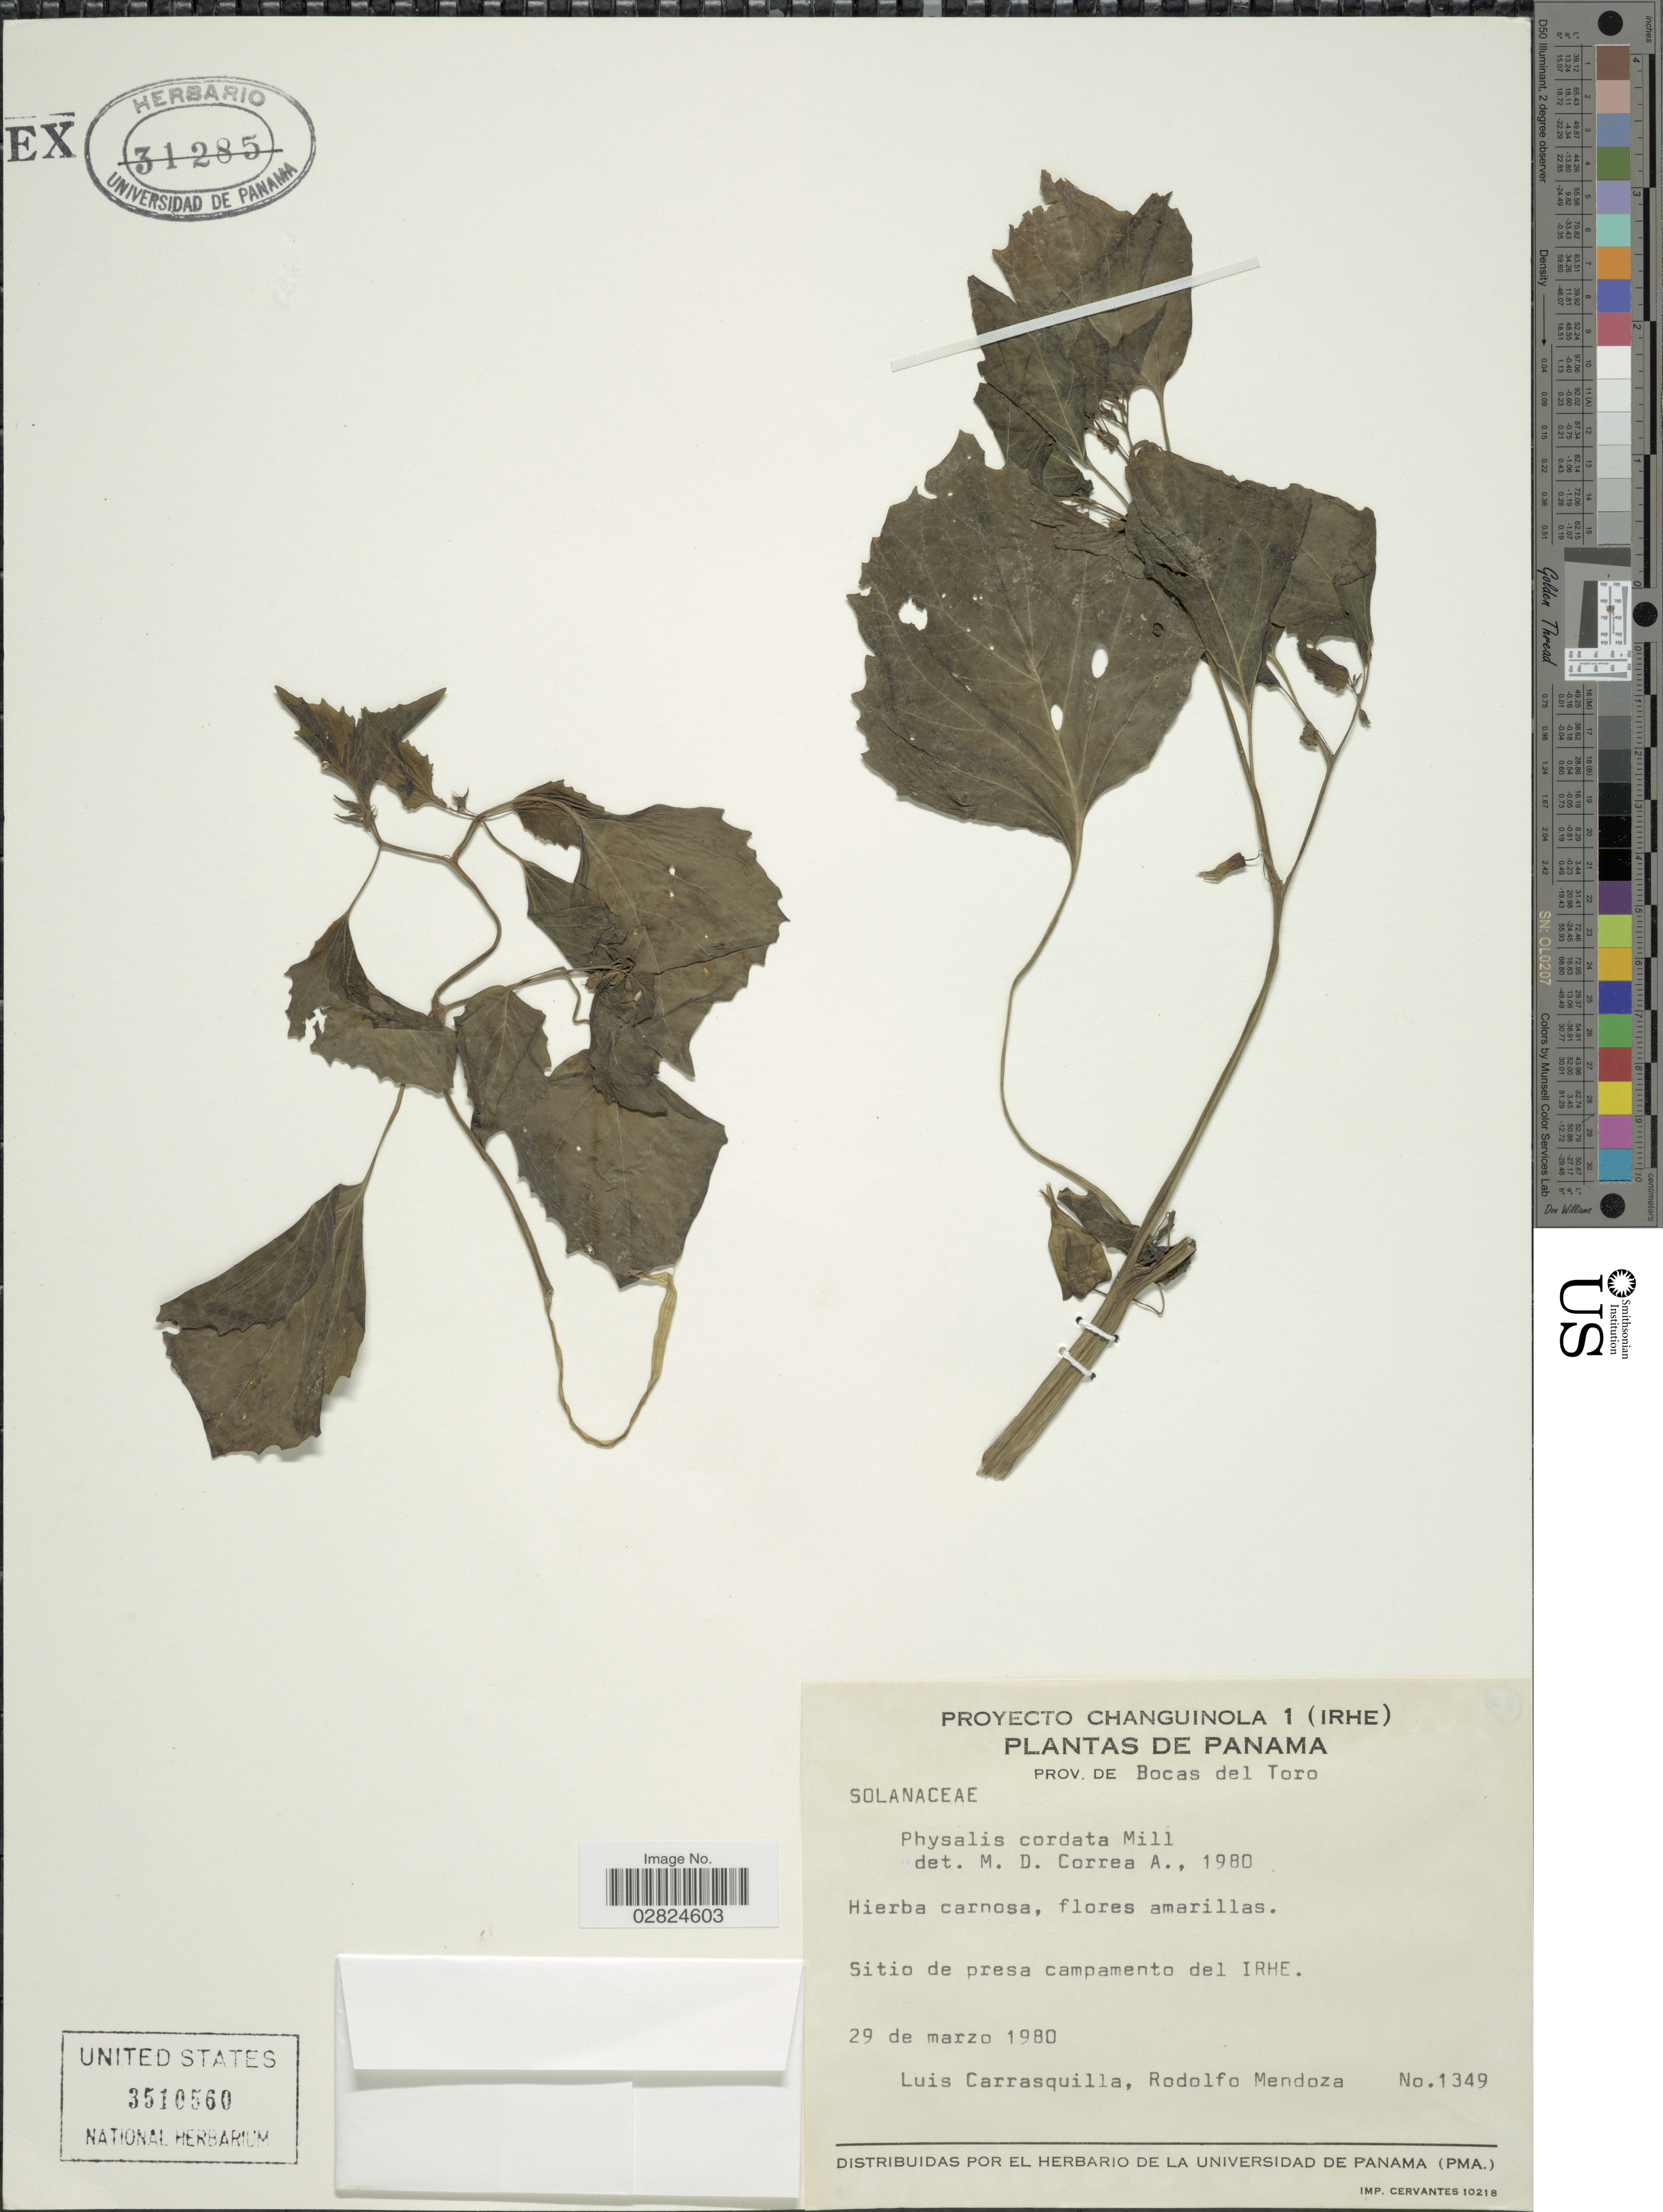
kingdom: Plantae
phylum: Tracheophyta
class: Magnoliopsida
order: Solanales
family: Solanaceae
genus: Physalis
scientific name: Physalis cordata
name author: Mill.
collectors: L. Carrasquilla & R. Mendoza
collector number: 1349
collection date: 1980-03-29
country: Panama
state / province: Bocas del Toro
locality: Sitio de presa campamento del IRHE.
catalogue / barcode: US 3510560